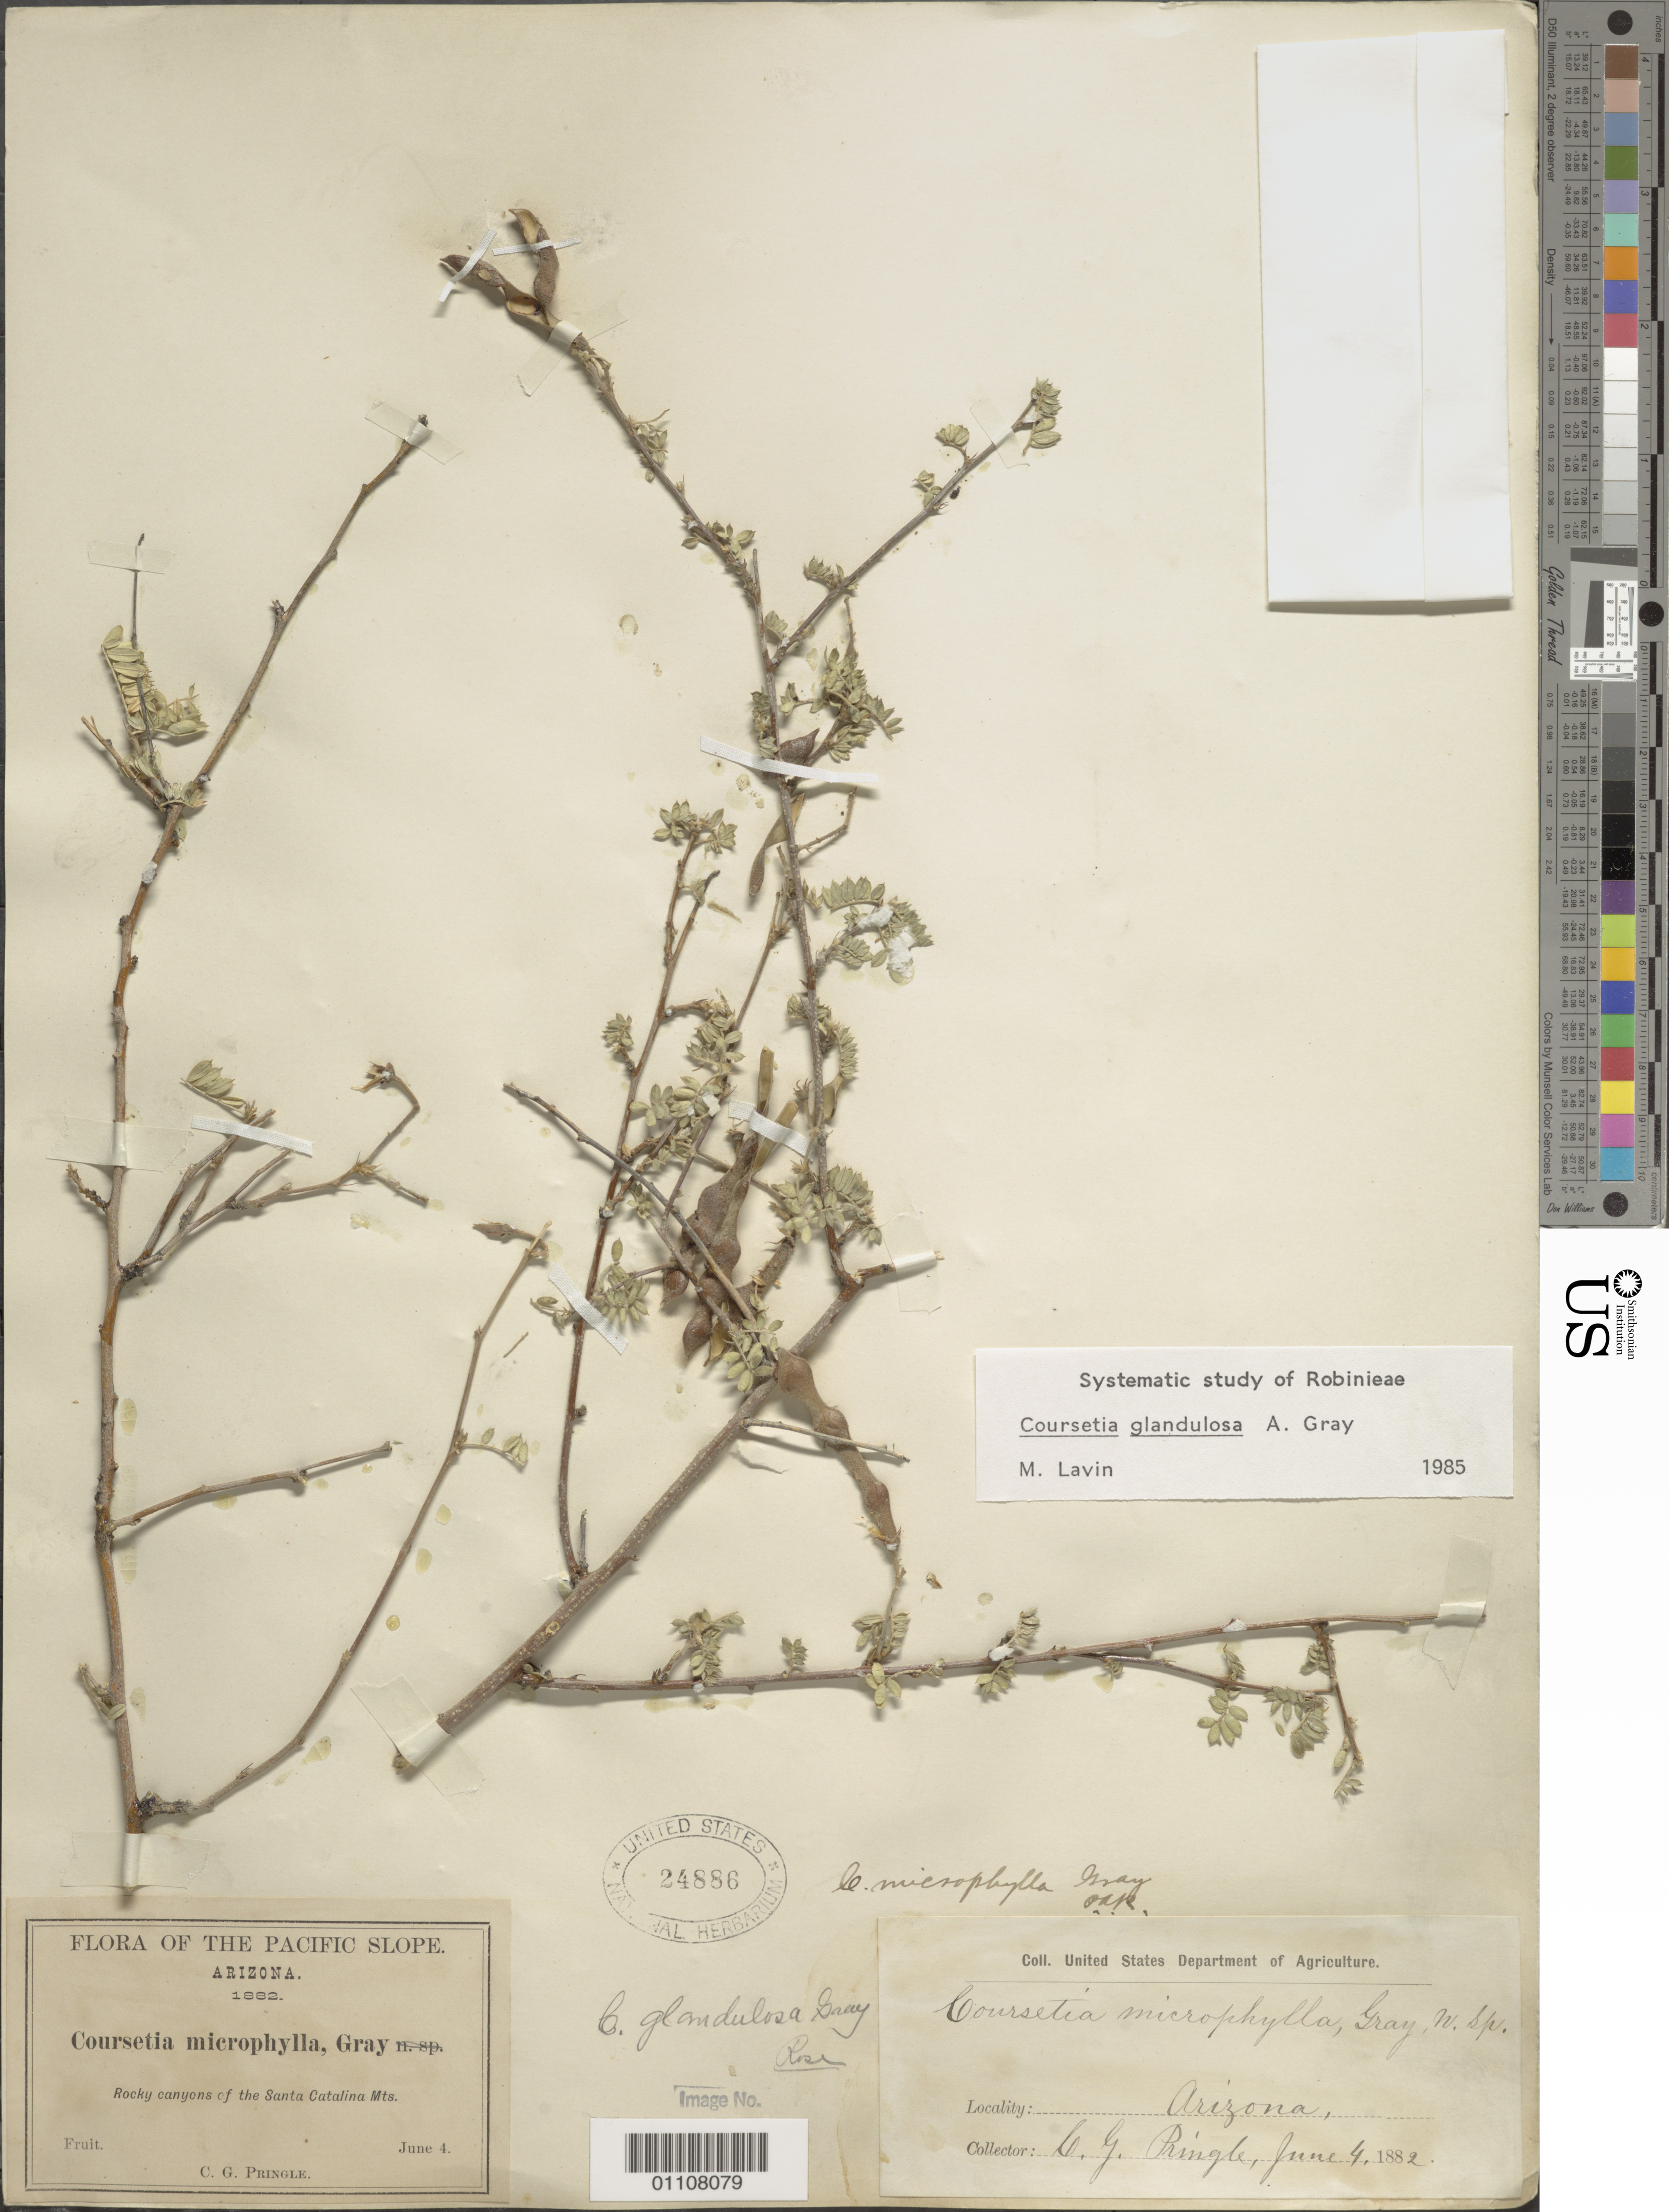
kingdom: Plantae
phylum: Tracheophyta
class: Magnoliopsida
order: Fabales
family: Fabaceae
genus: Coursetia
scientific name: Coursetia glandulosa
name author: A. Gray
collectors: C. G. Pringle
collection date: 1882-06-04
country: United States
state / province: Arizona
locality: Santa Catalina Mts.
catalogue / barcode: US 24886